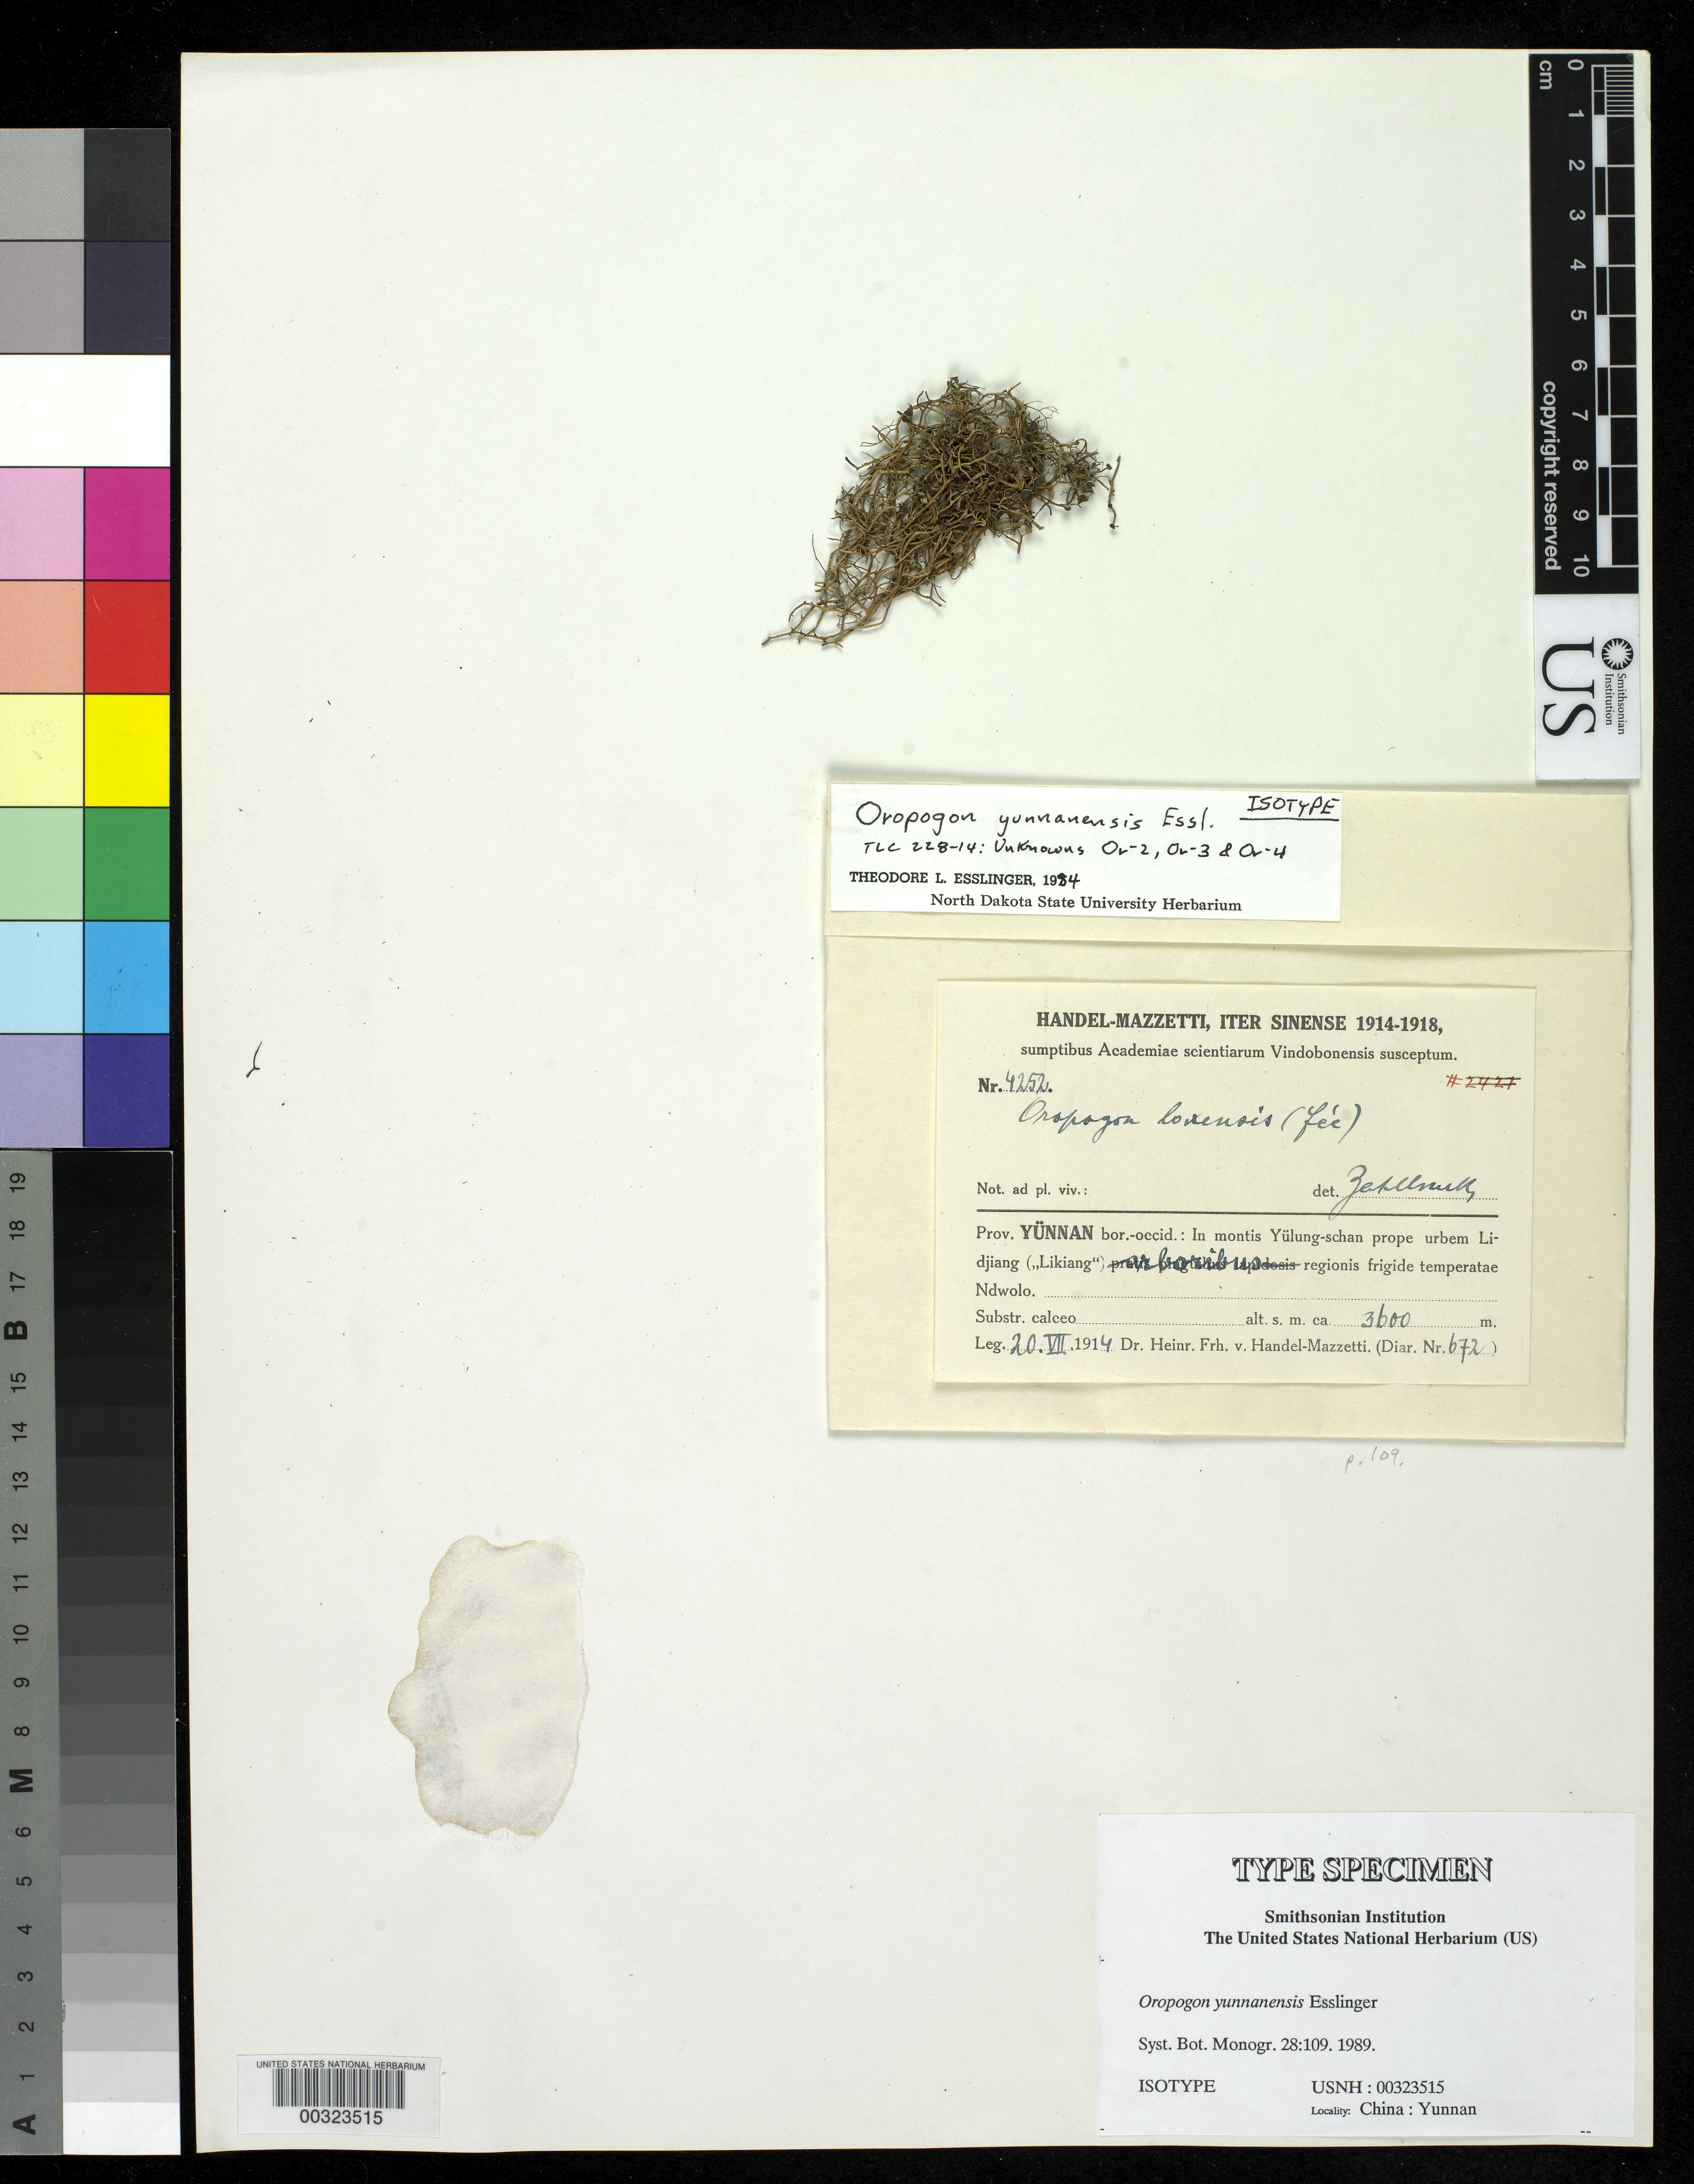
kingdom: Fungi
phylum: Ascomycota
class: Lecanoromycetes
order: Lecanorales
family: Parmeliaceae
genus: Oropogon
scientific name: Oropogon yunnanensis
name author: Essl.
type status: Isotype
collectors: H. Handel-Mazzetti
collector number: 4252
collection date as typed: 20 Jul 1914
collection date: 1914-07-20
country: China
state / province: Yunnan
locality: Montis Yulung-Schan prope urbem Lidjiang (Likiang) arboribus regionis frifide [frigide?] temperate Ndwolo. [Yulung-Schan Mountain near city of Lidjiang (Likiang) on trees of frifide (cold?) temperate region of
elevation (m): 3600